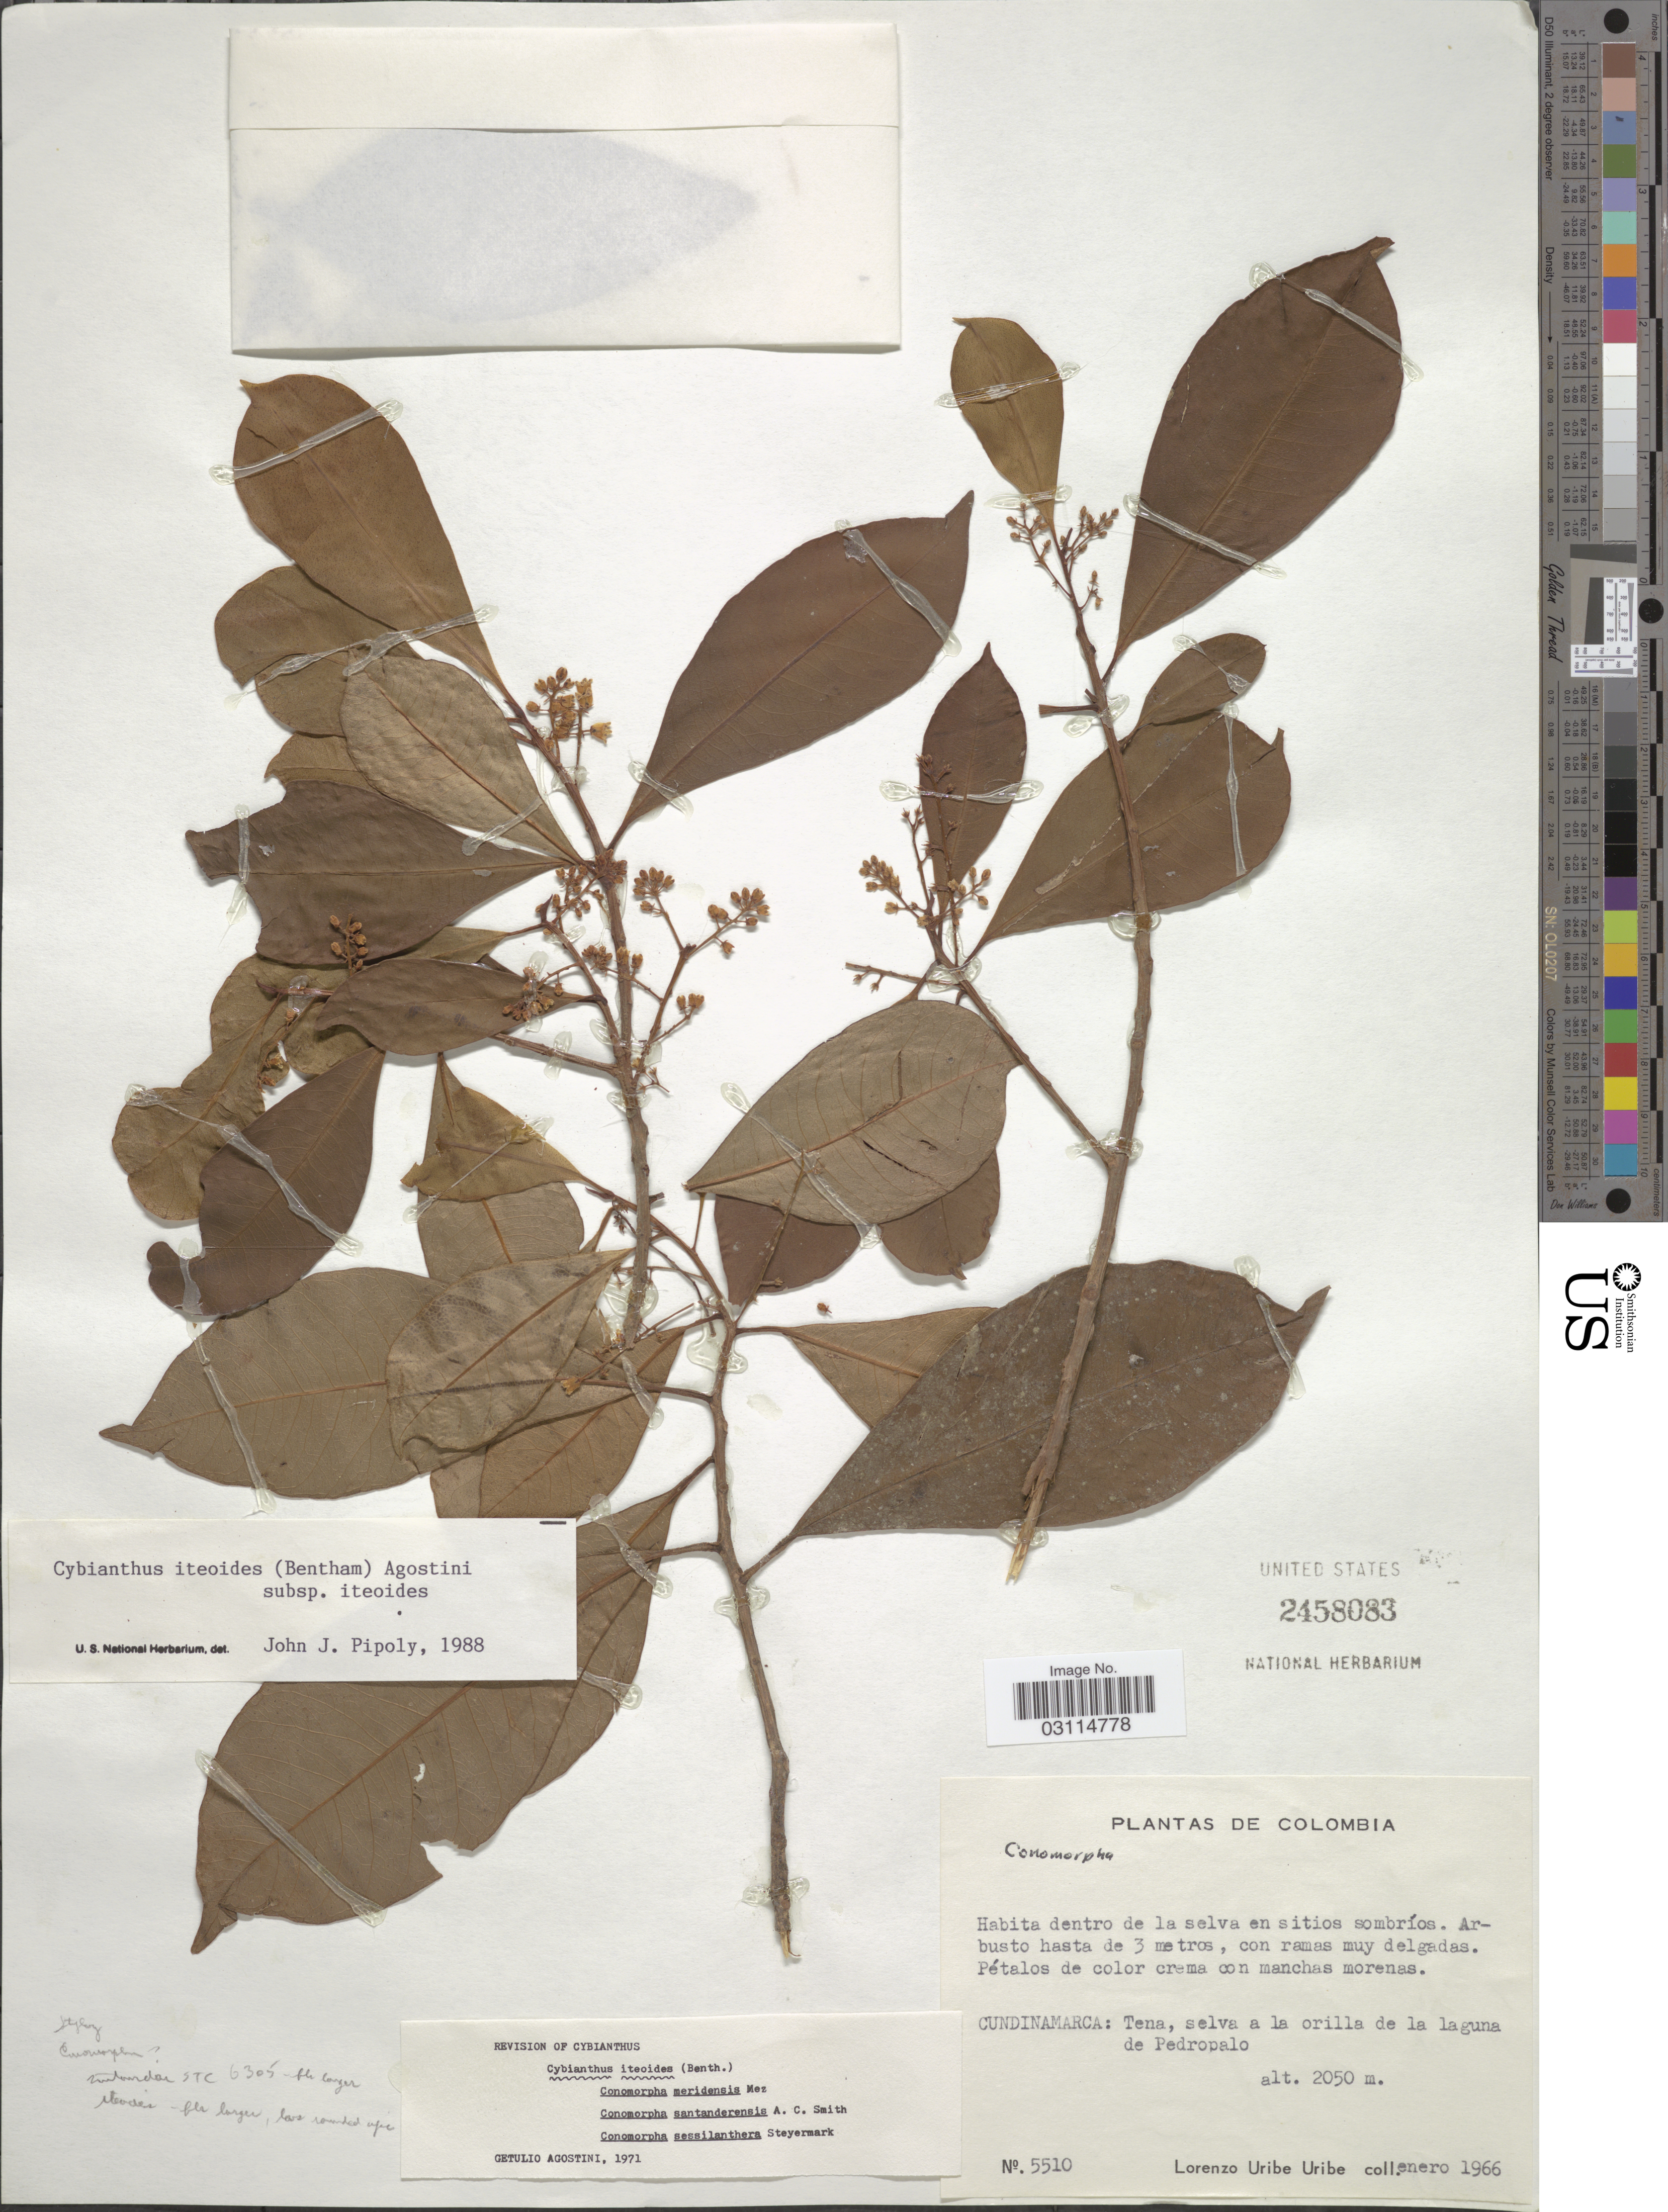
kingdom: Plantae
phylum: Tracheophyta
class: Magnoliopsida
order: Ericales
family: Primulaceae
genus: Cybianthus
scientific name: Cybianthus iteoides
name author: (Benth.) G. Agostini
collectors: L. Uribe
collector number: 5510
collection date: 1966-01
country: Colombia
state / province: Cundinamarca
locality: Tena, selva a la orilla de la laguna de Pedropalo.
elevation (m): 2050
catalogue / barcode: US 2458083